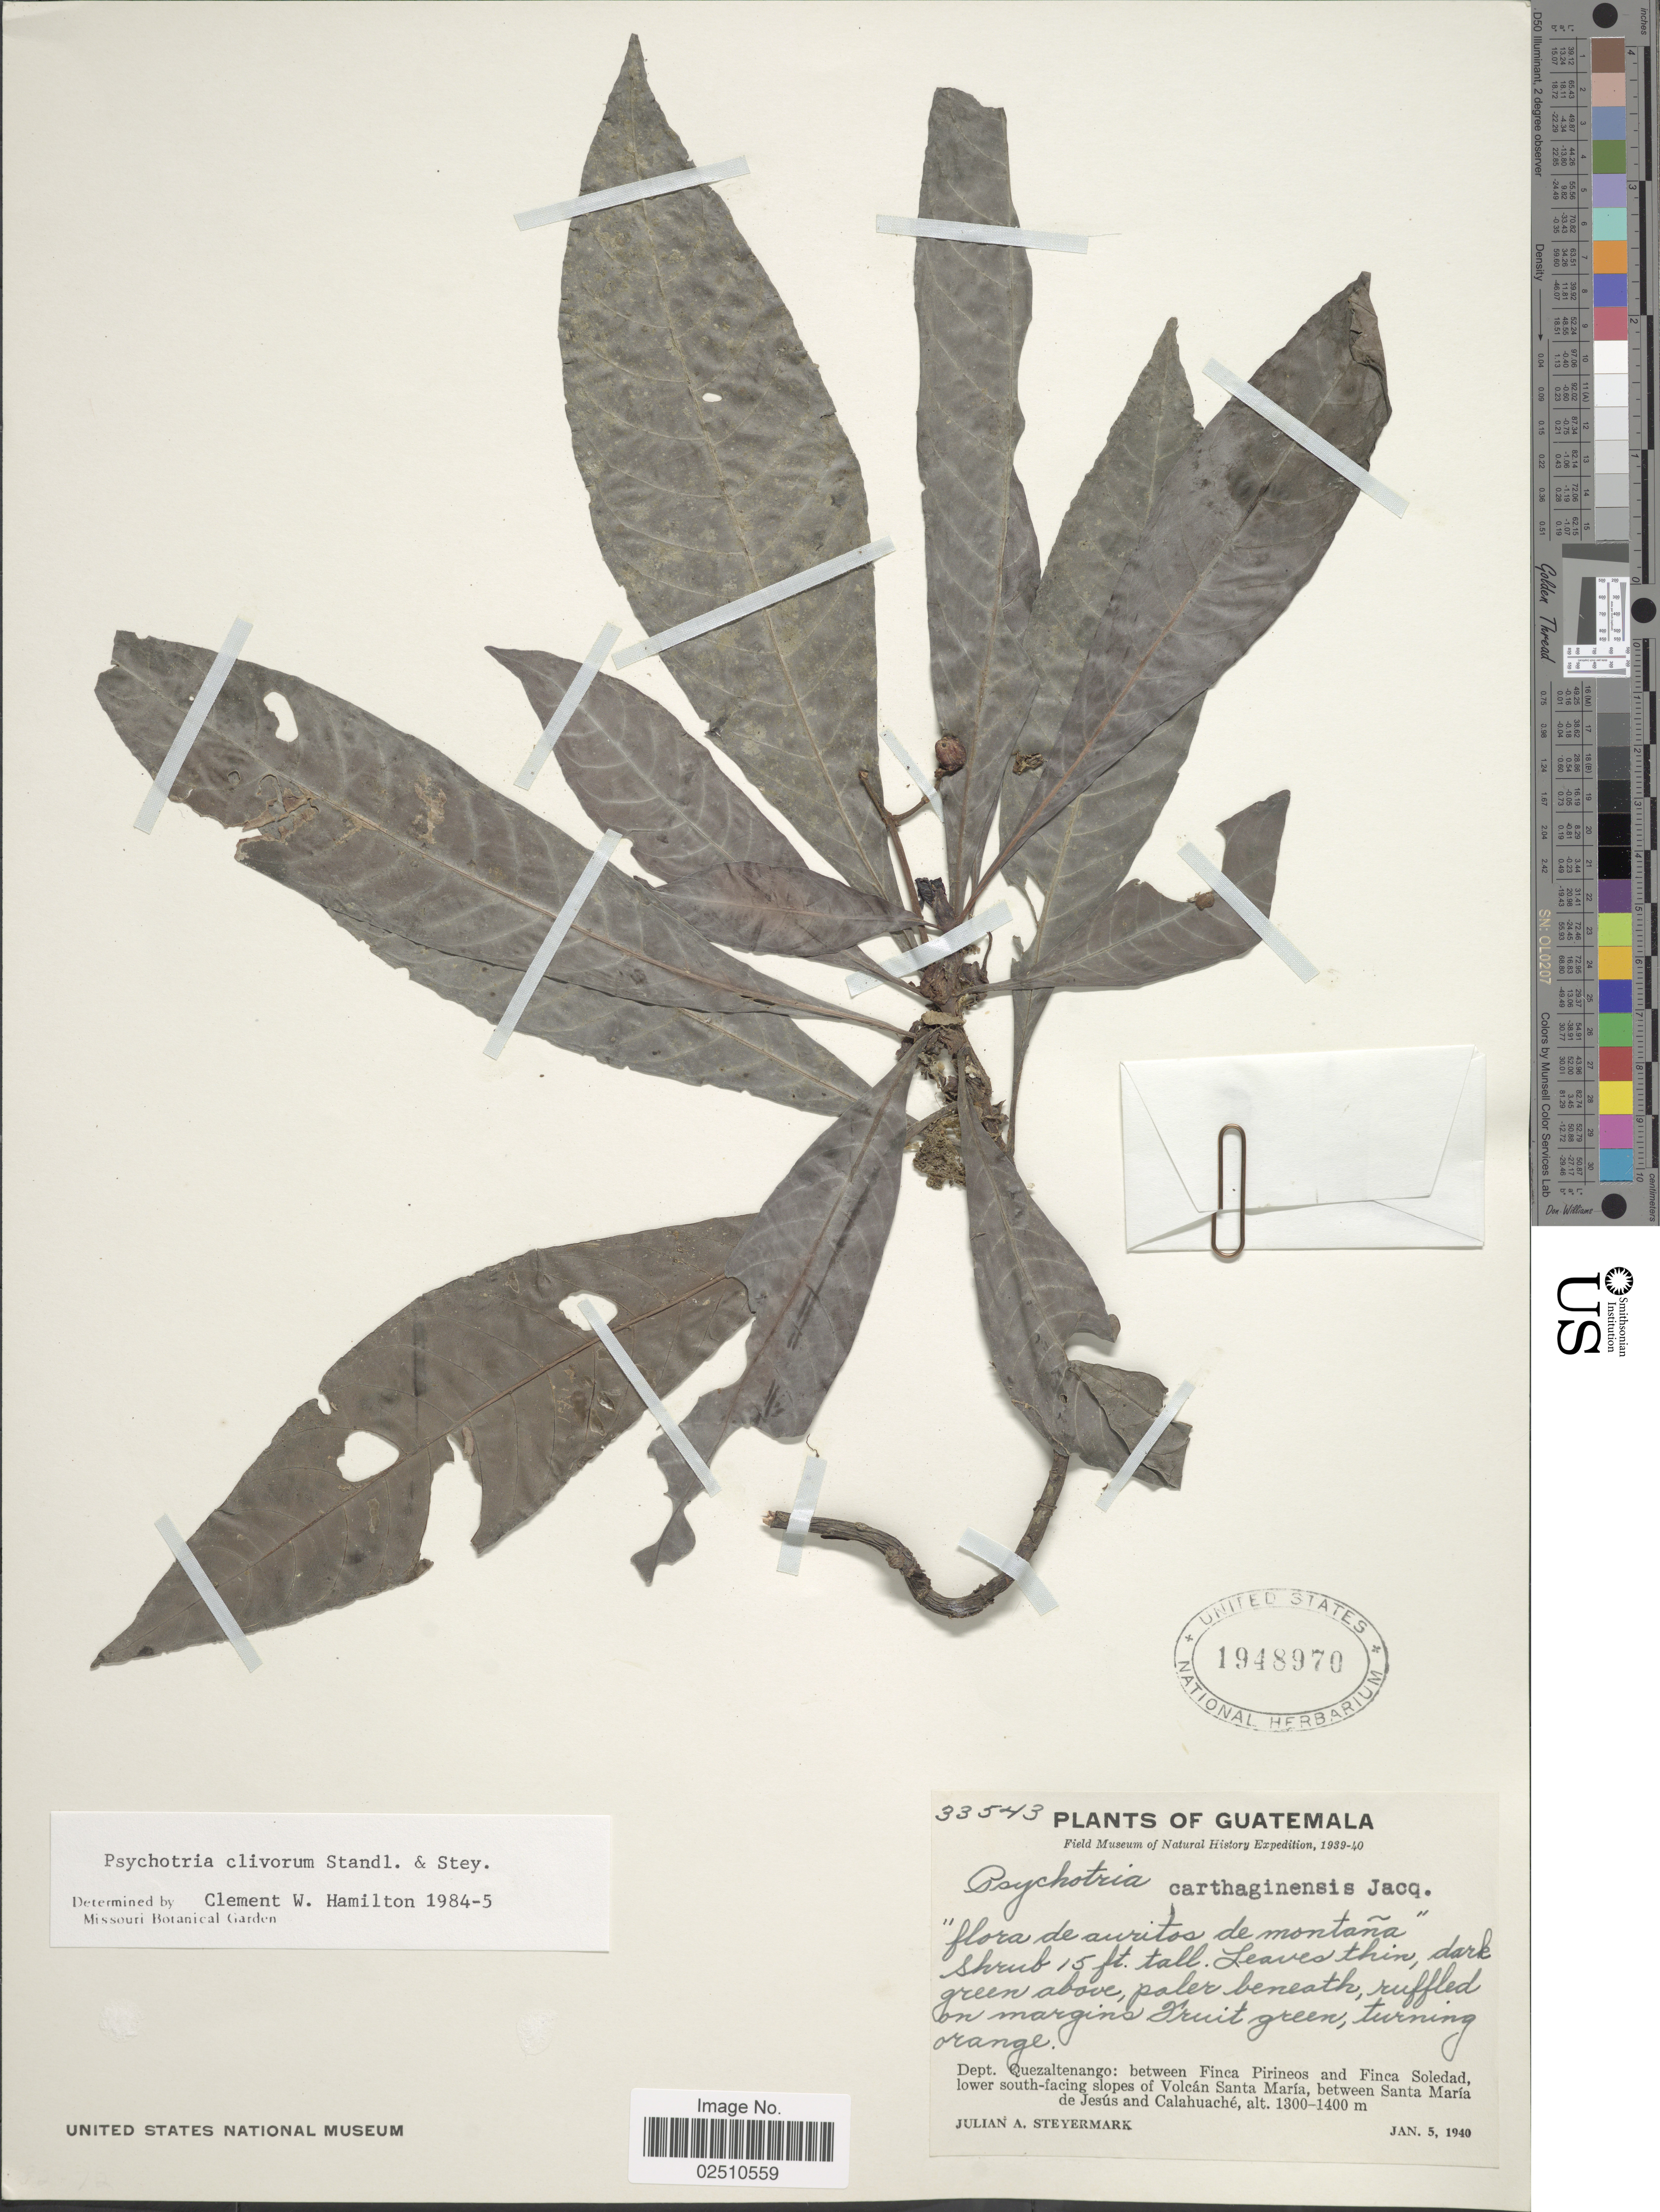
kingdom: Plantae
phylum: Tracheophyta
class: Magnoliopsida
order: Gentianales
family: Rubiaceae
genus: Psychotria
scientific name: Psychotria clivorum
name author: Standl. & Steyerm.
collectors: J. Steyermark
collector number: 33543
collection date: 1940-01-05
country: Guatemala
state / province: Quetzaltenango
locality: Between Finca Pirineos and Finca Soledad, lower south-facing slopes of Volcan Santa Maria, between Santa Maria de Jesus and Calahuache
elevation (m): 1300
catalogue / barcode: US 1948970